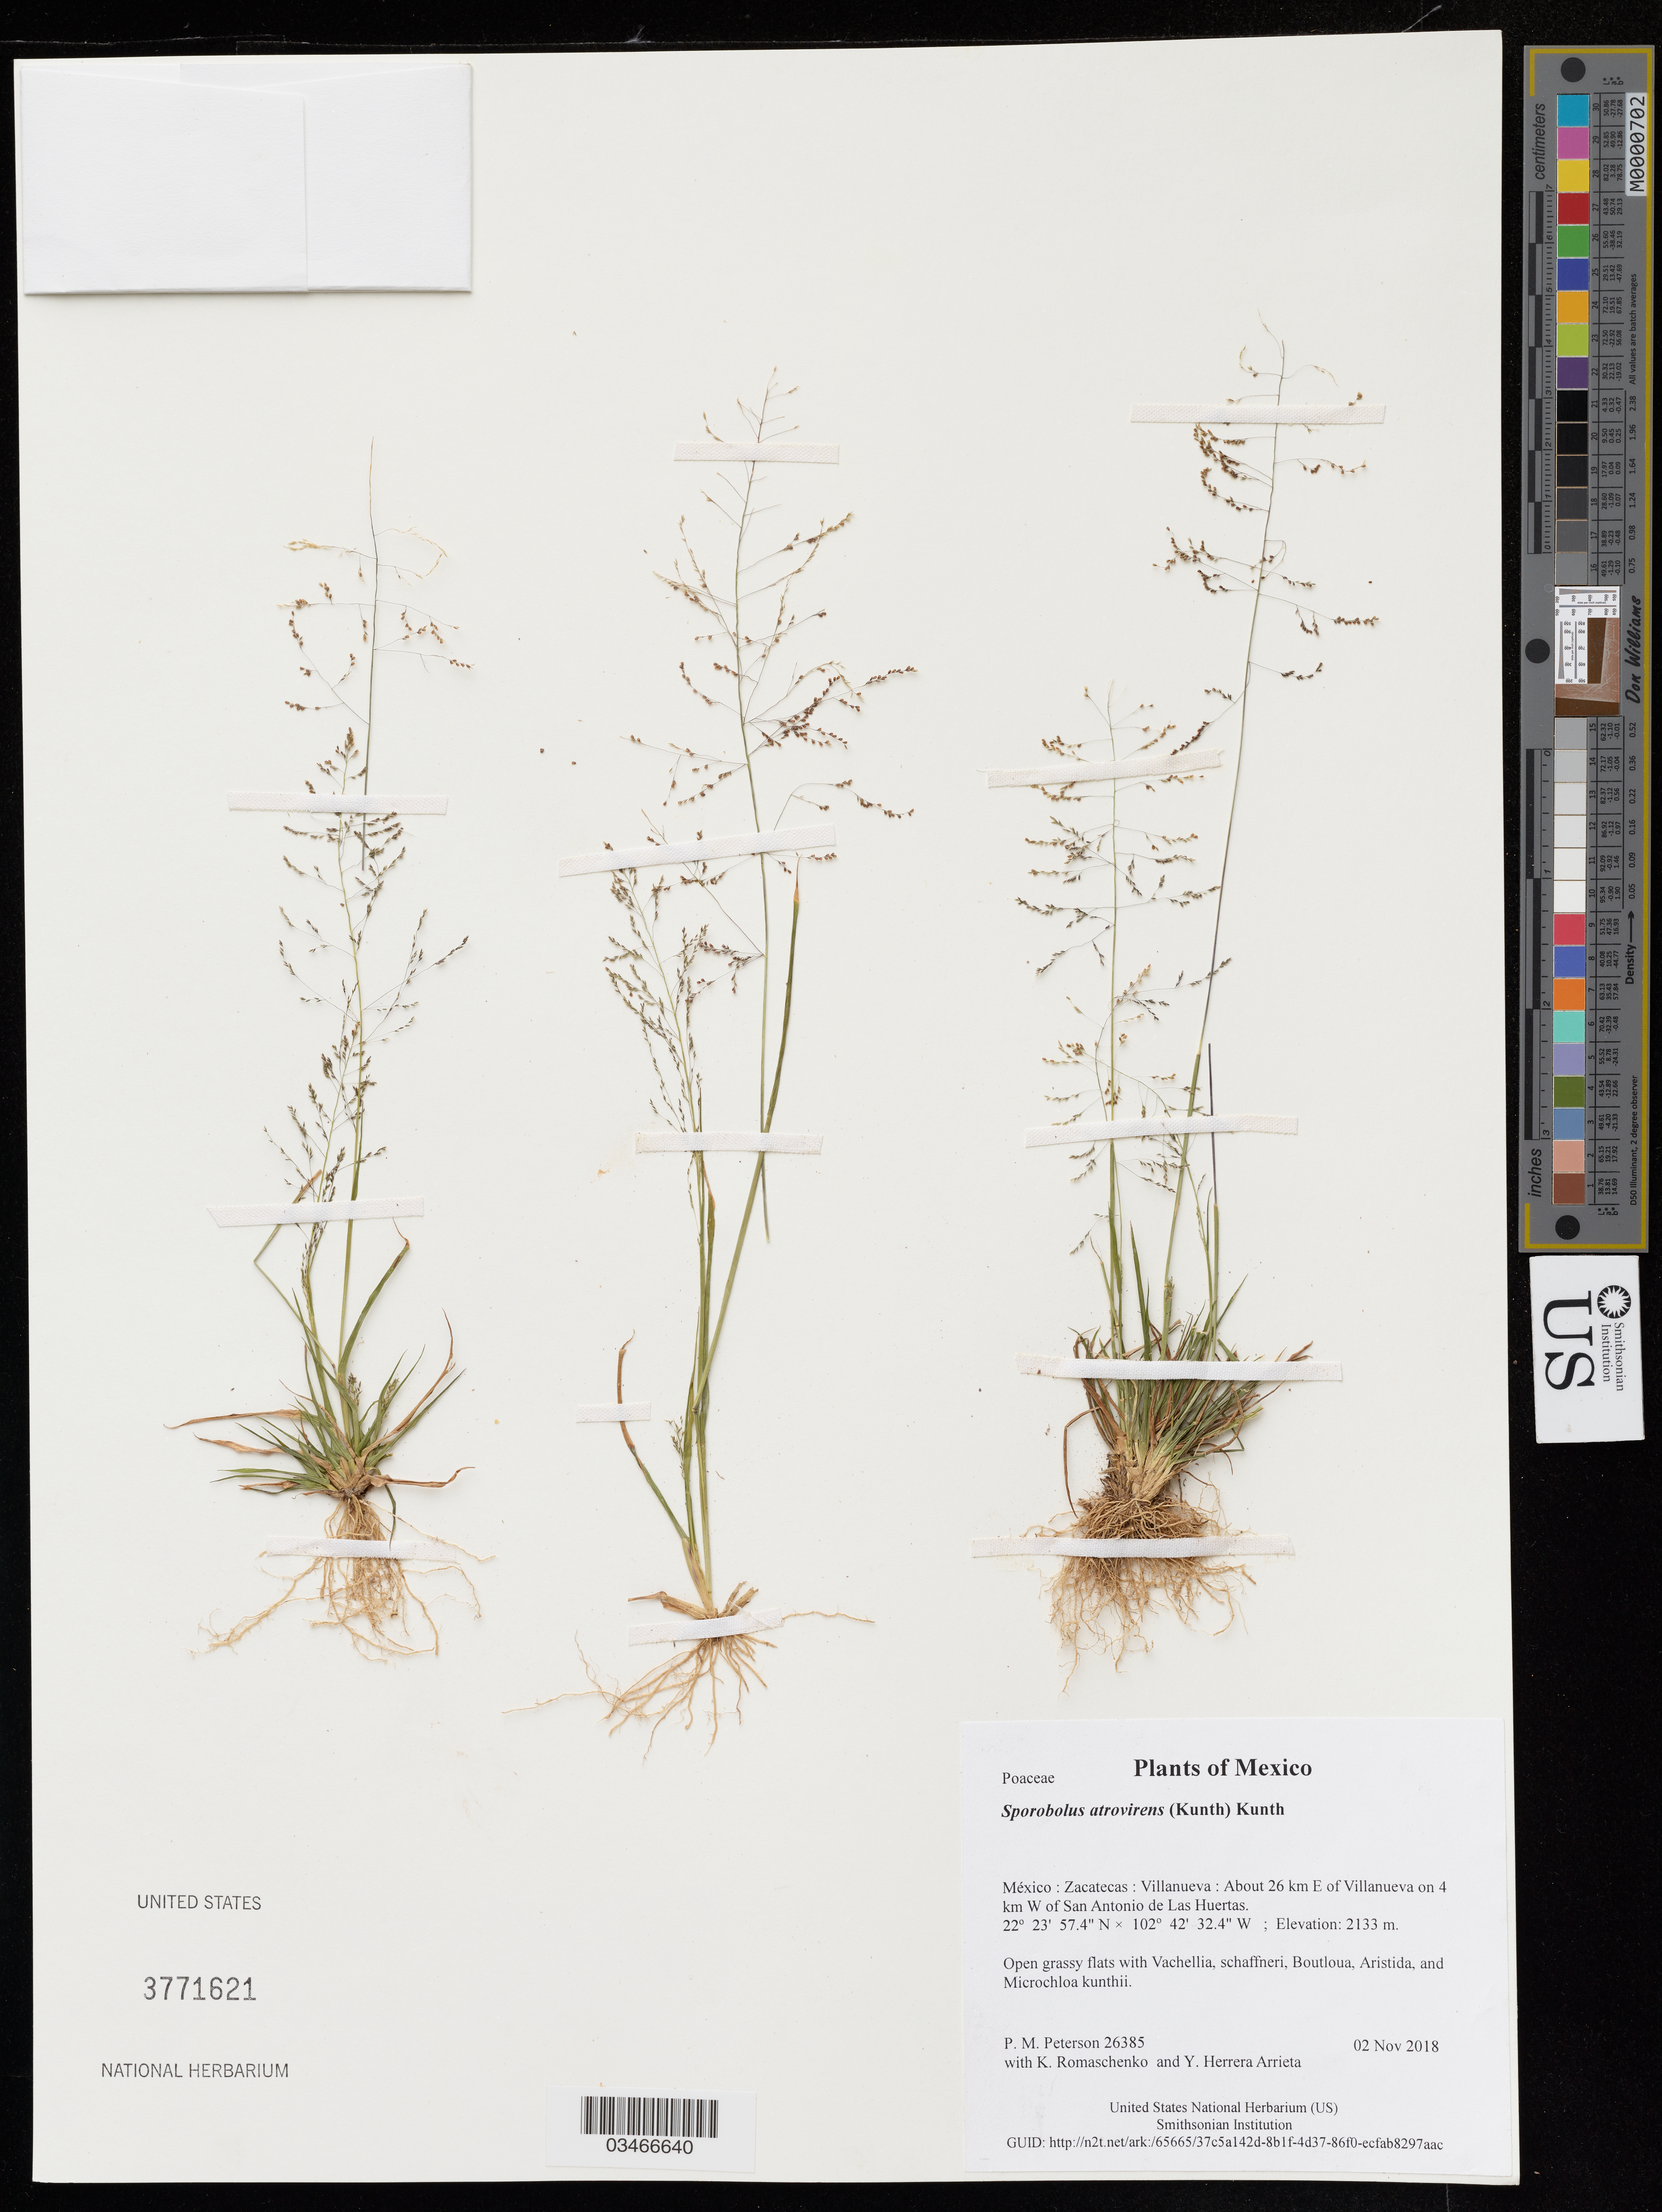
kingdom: Plantae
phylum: Tracheophyta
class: Liliopsida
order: Poales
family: Poaceae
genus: Sporobolus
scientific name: Sporobolus atrovirens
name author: (Kunth) Kunth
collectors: P. M. Peterson, K. Romaschenko & Y. Herrera Arrieta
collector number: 26385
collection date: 2018-11-02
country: México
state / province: Zacatecas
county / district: Villanueva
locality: About 26 km E of Villanueva on 4 km W of San Antonio de Las Huertas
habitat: Open grassy flats with Vachellia, schaffneri, Boutloua, Aristida, and Microchloa kunthii.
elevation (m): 2133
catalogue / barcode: US 3771621